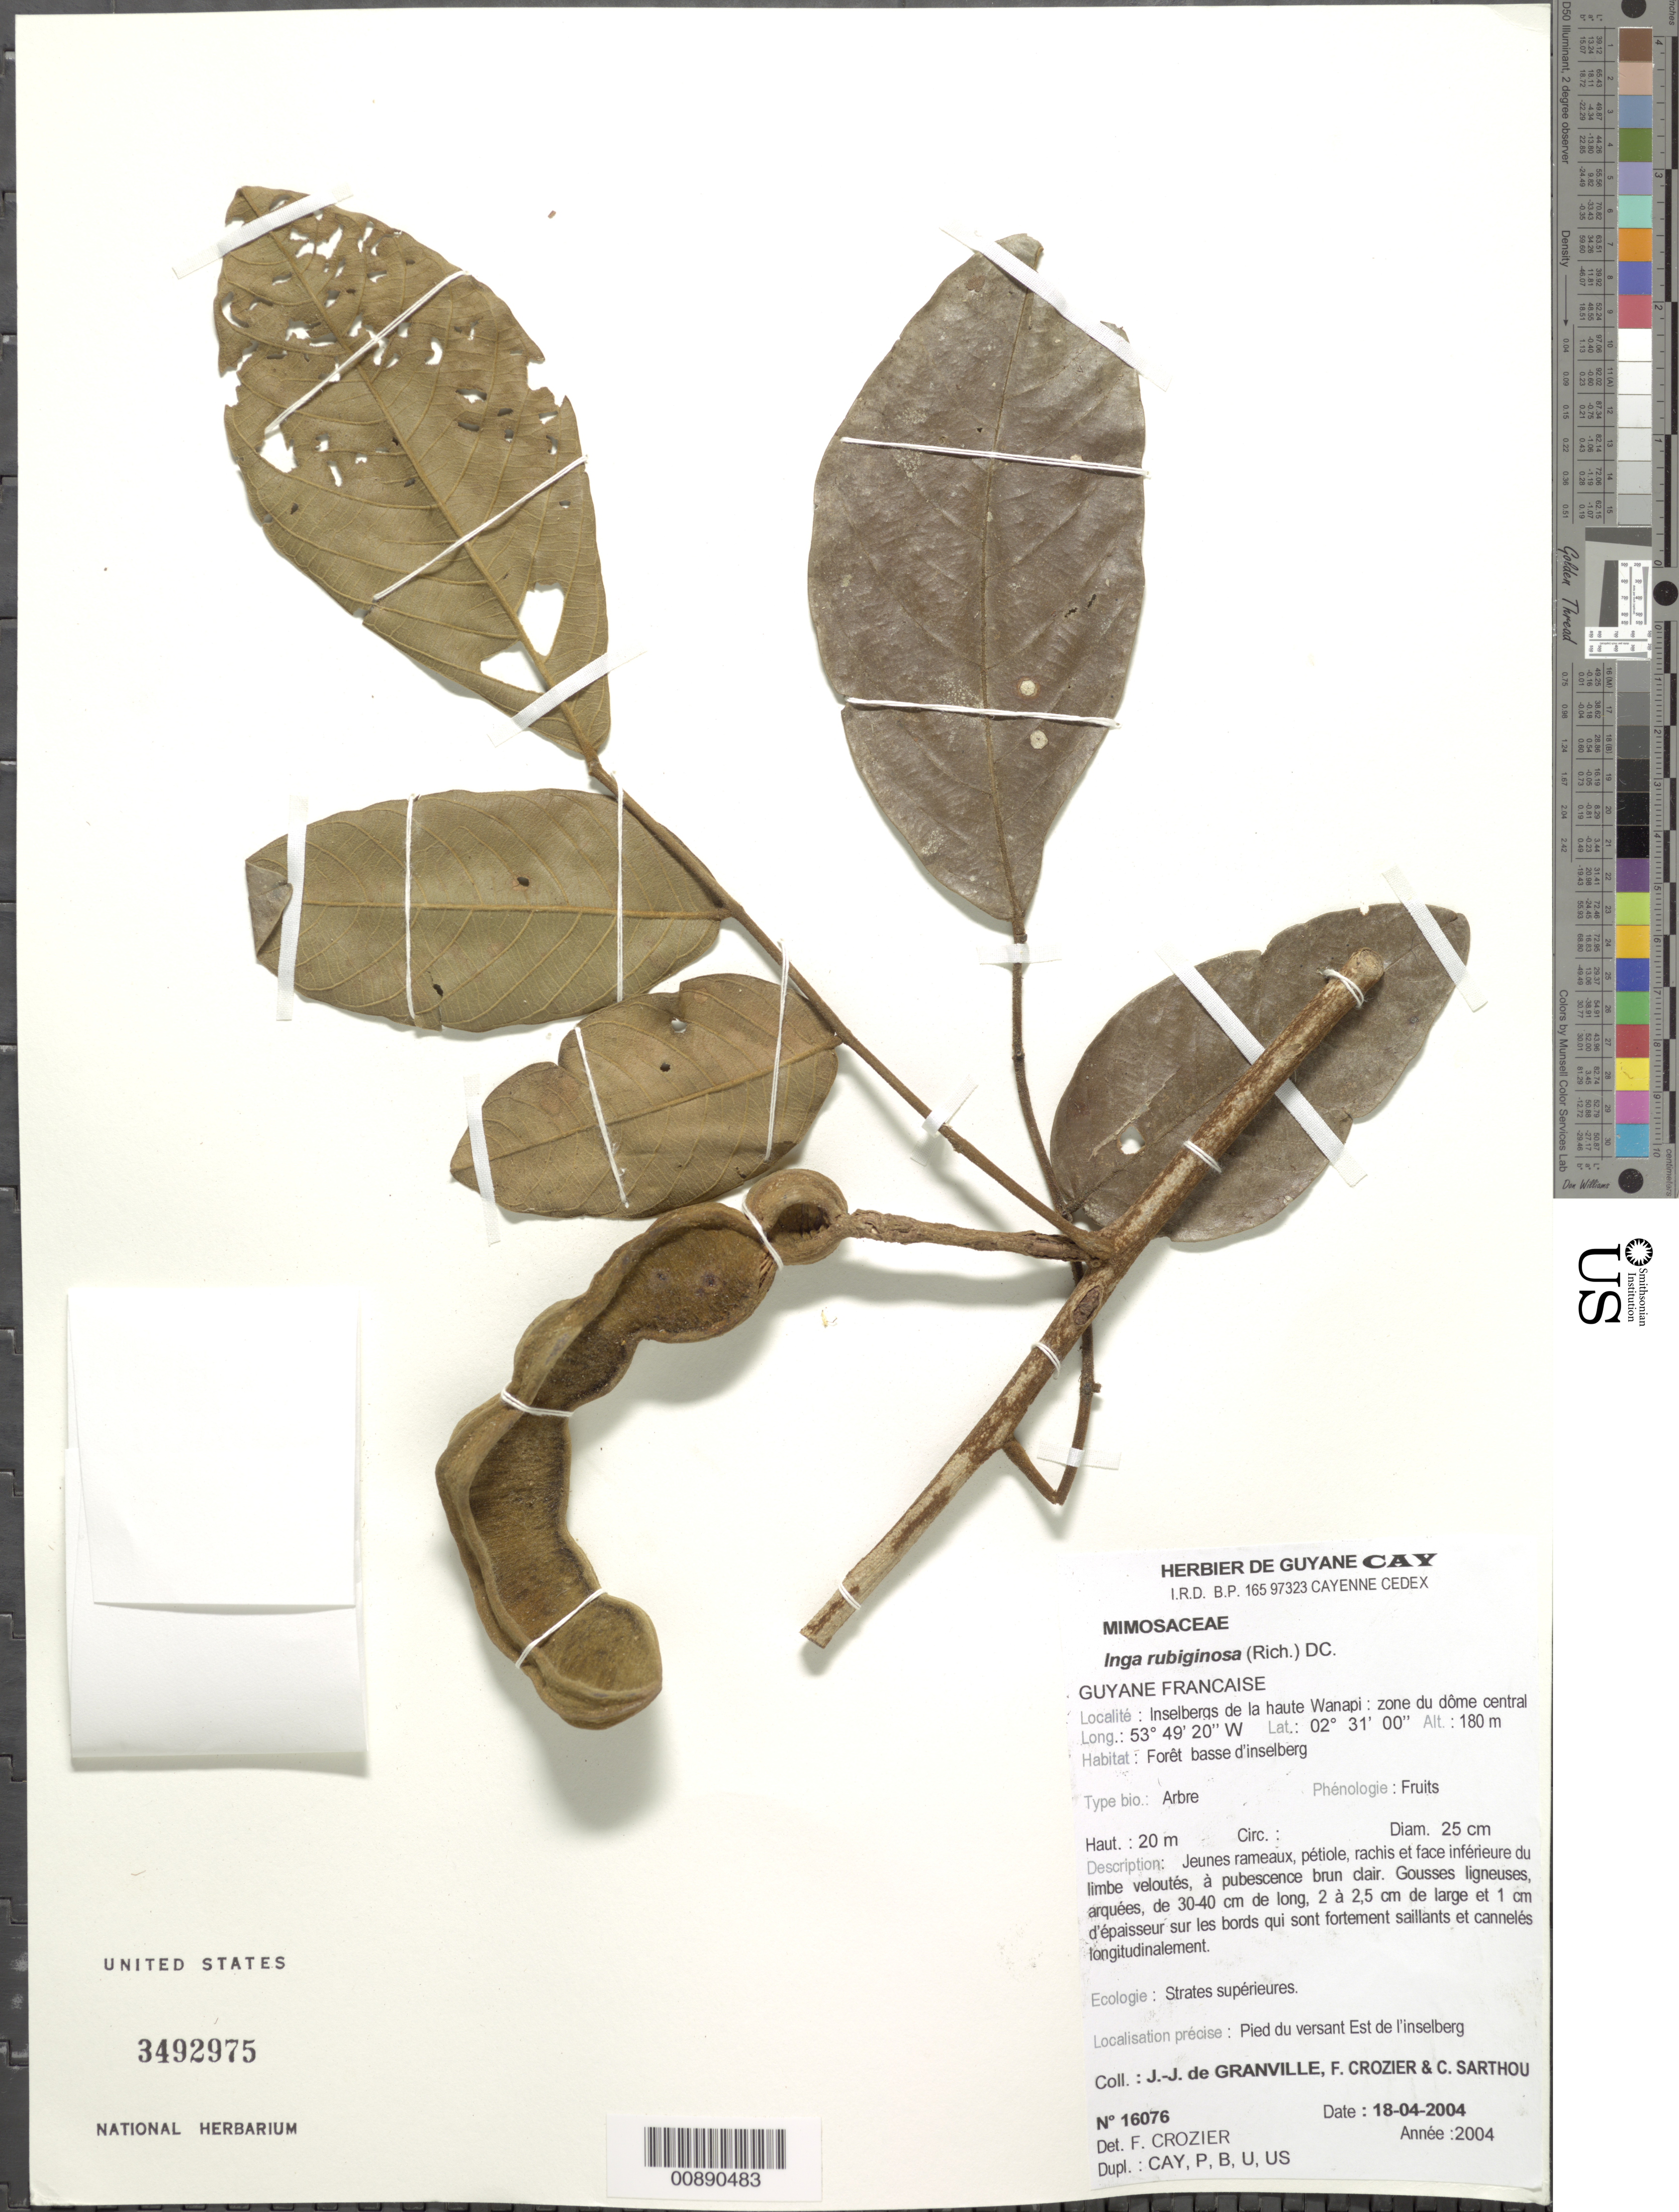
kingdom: Plantae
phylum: Tracheophyta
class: Magnoliopsida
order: Fabales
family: Fabaceae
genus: Inga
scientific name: Inga rubiginosa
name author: (Rich.) DC.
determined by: Crozier, F.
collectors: J.-J. de Granville, F. Crozier & C. Sarthou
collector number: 16076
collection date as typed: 18-Apr-04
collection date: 2004-04-18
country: French Guiana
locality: Inselbergs de la haute Wanapi, versant est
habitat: Forêt basse d'inselberg; strates supérieures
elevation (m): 180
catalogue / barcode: US 3492975